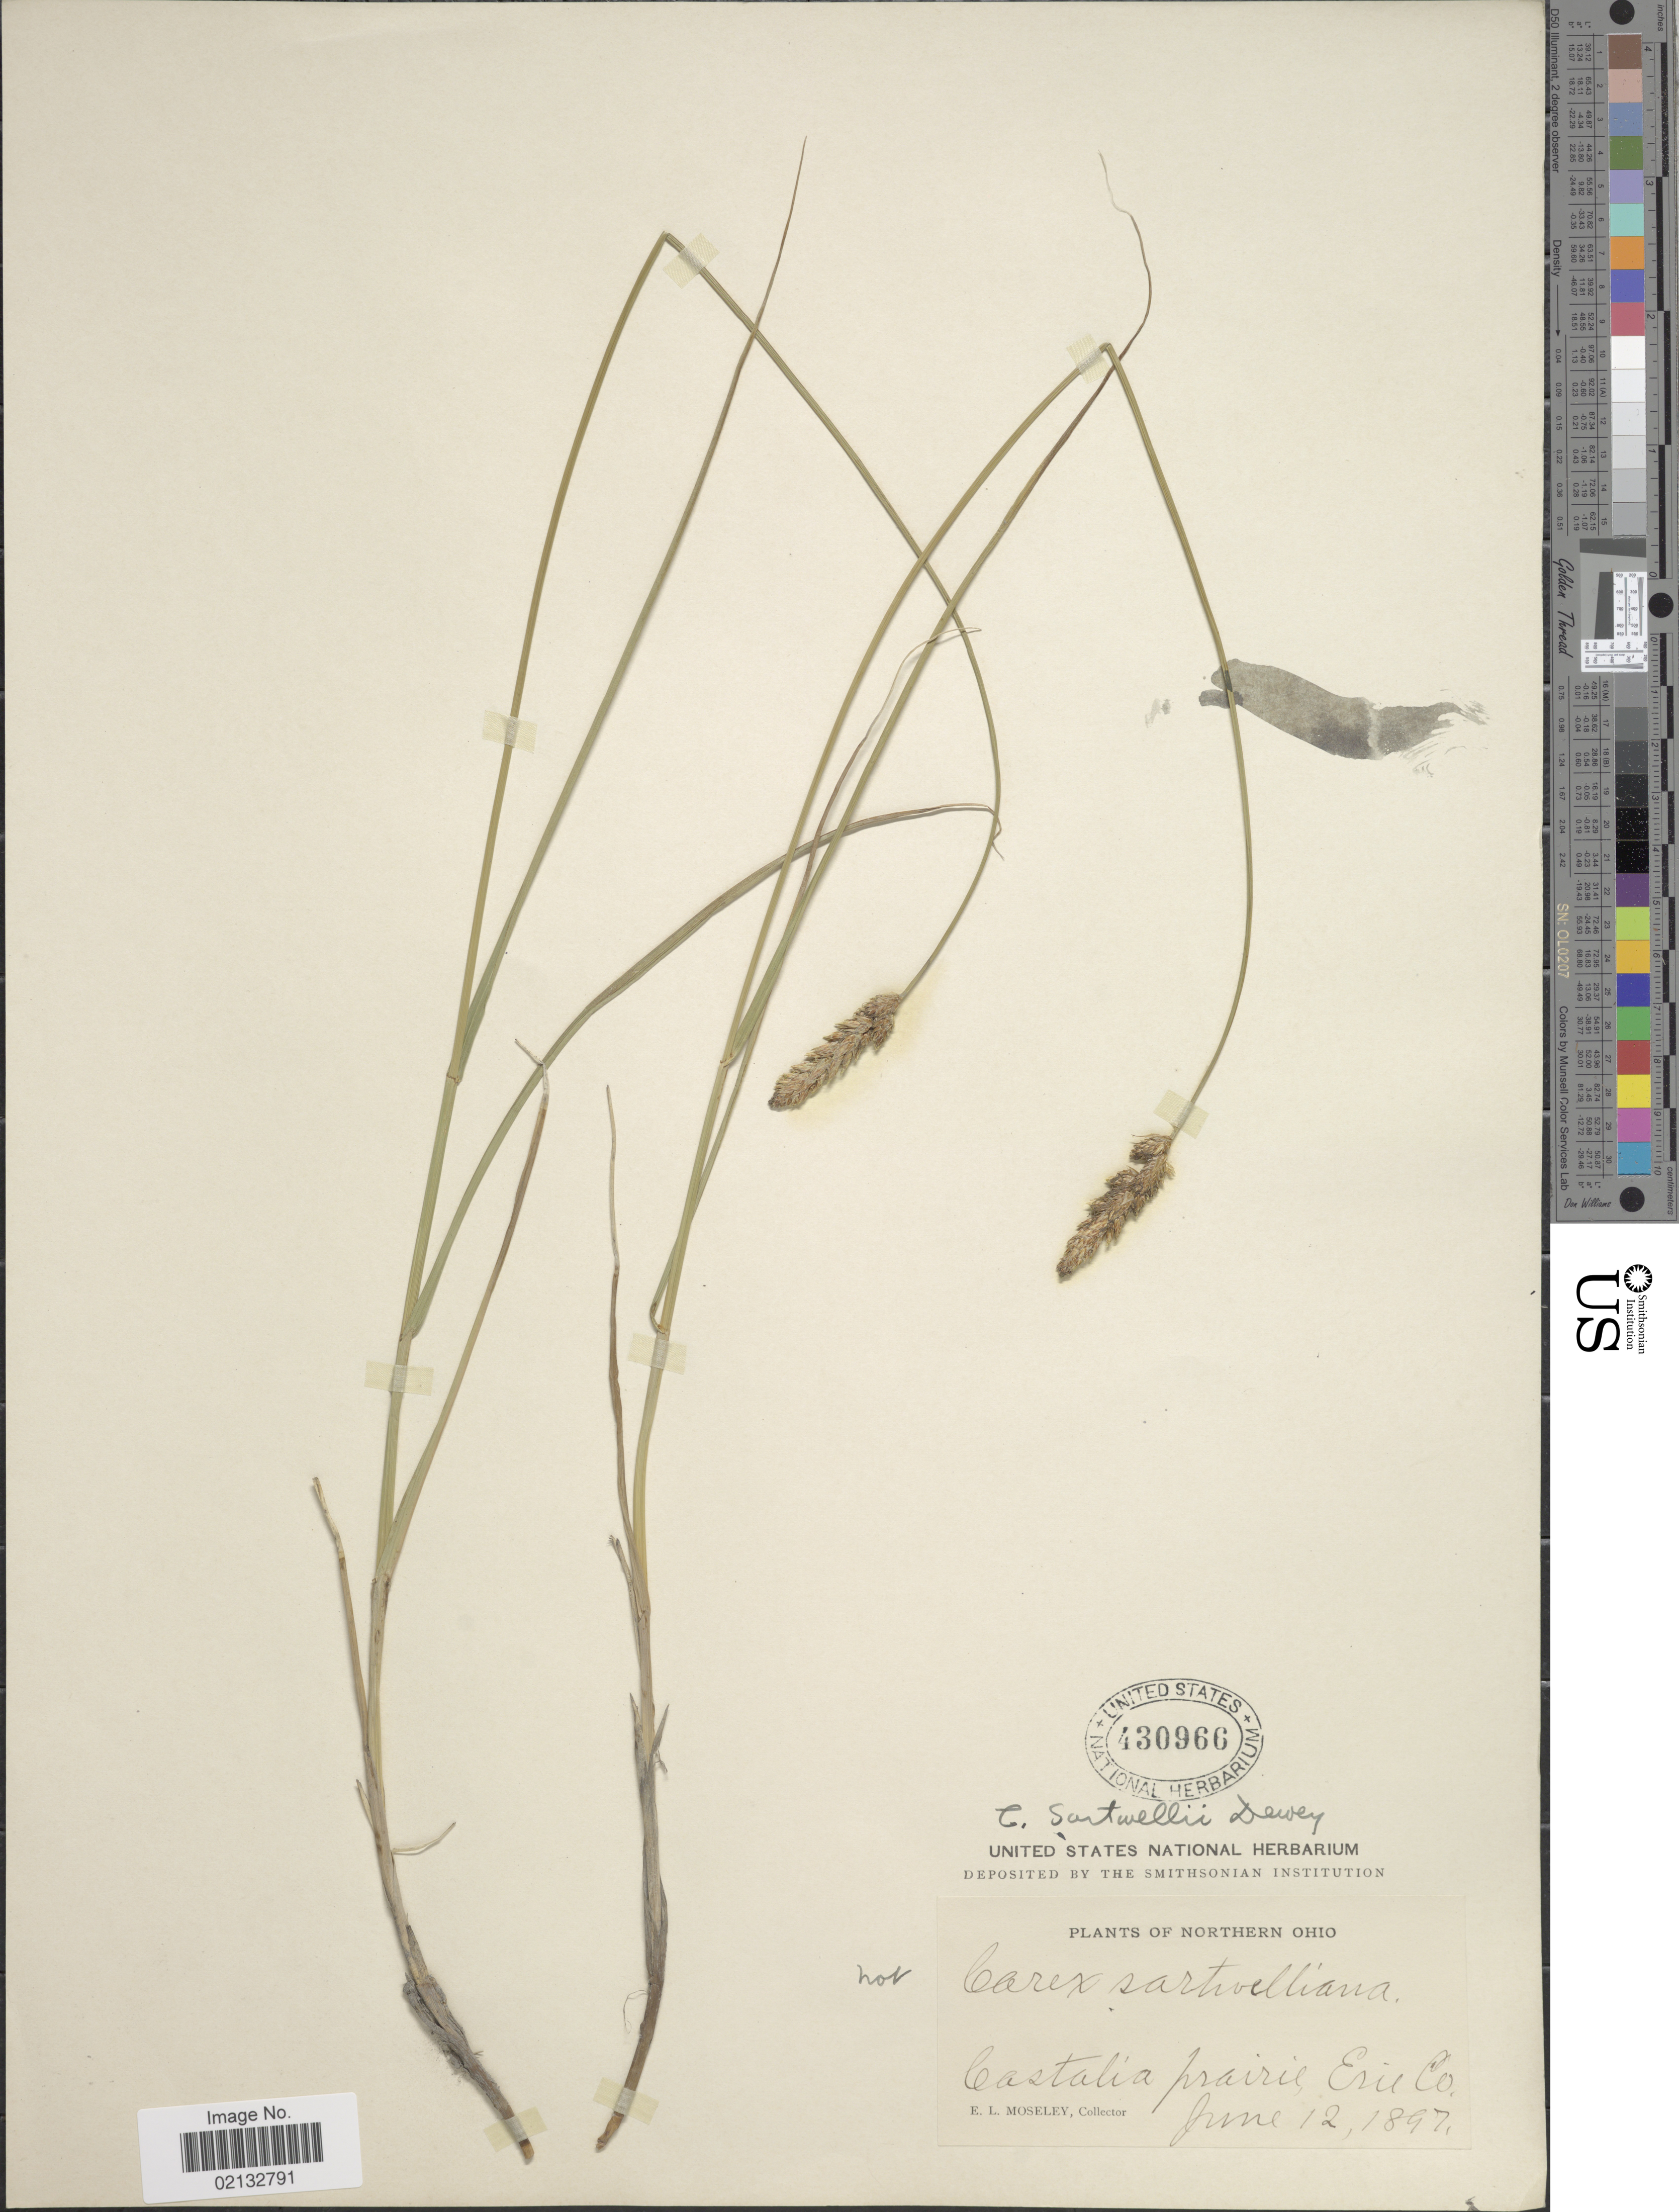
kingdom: Plantae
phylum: Tracheophyta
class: Liliopsida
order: Poales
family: Cyperaceae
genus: Carex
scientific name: Carex sartwellii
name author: Dewey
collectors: E. Moseley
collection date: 1897-06-12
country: United States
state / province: Ohio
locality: Northern Ohio. Castalia prairie, Erie Co.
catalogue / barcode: US 430966